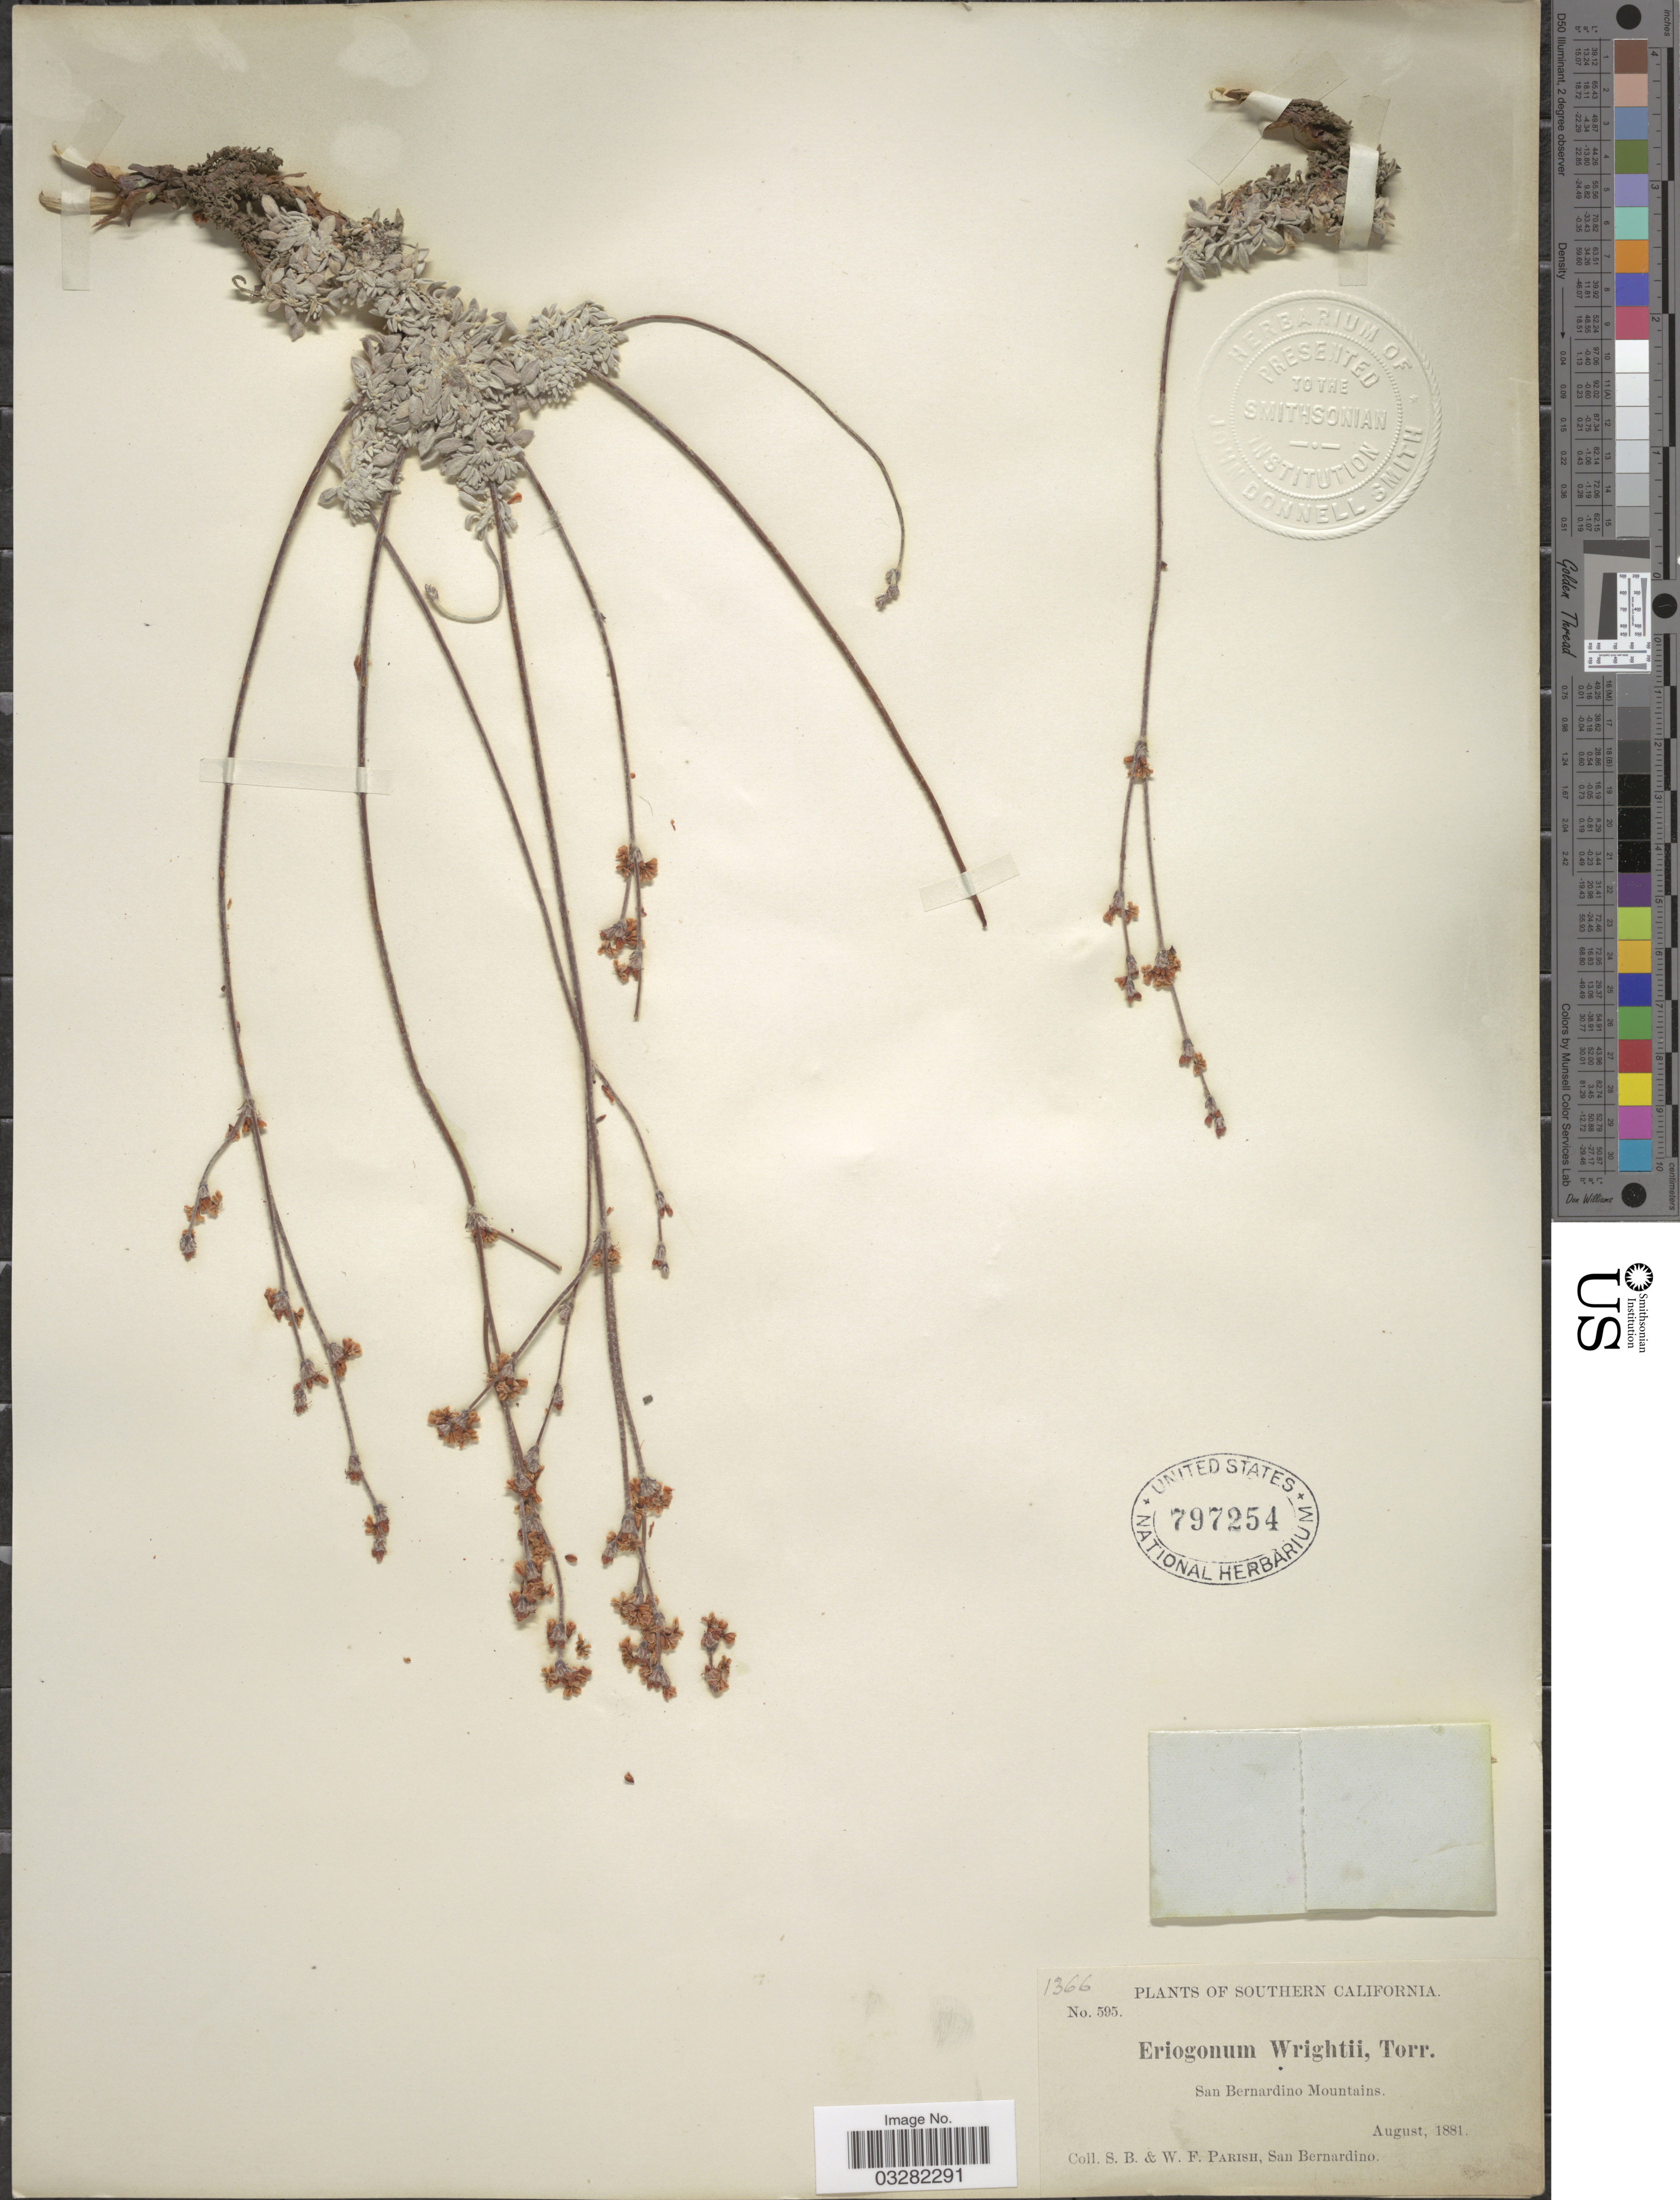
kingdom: Plantae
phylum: Tracheophyta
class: Magnoliopsida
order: Caryophyllales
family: Polygonaceae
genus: Eriogonum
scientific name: Eriogonum wrightii var. subscaposum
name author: S. Watson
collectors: S. B. Parish & W. F. Parish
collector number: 595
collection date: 1881-08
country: United States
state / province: California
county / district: San Bernardino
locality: Southern California. San Bernardino Mountains.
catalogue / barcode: US 797254